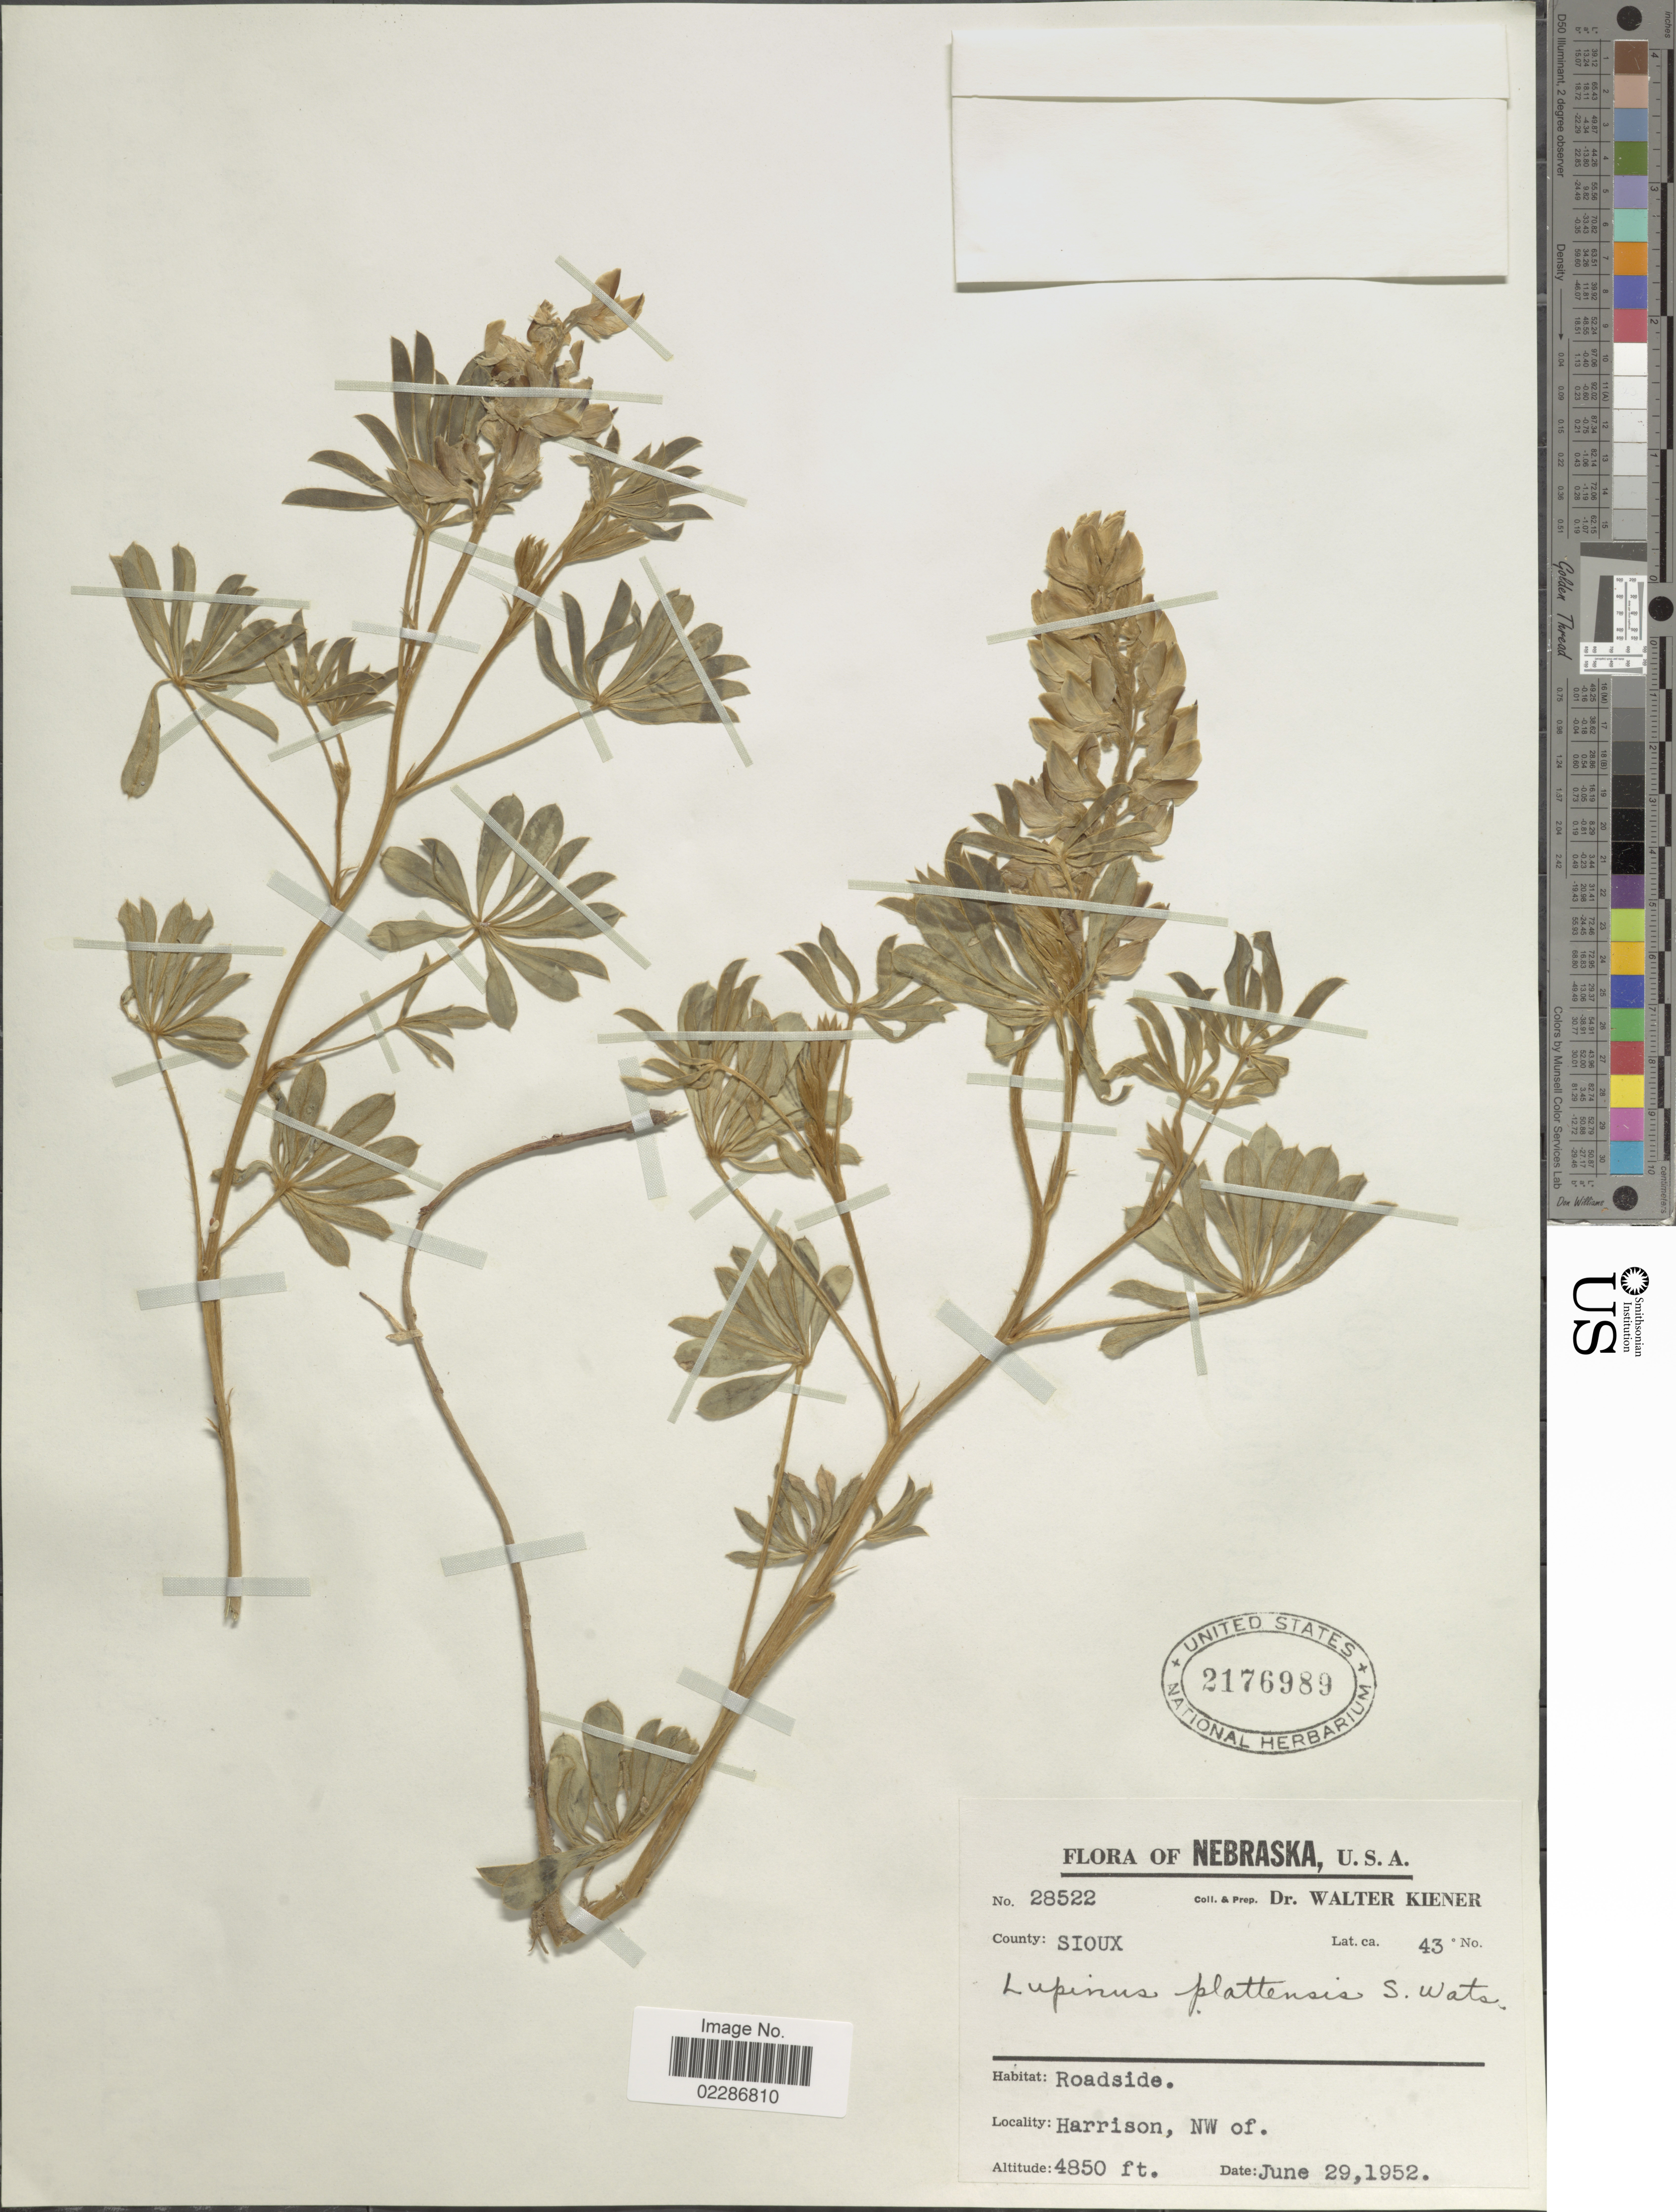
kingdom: Plantae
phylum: Tracheophyta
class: Magnoliopsida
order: Fabales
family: Fabaceae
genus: Lupinus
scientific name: Lupinus plattensis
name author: S. Watson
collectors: W. Kiener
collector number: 28522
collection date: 1952-06-29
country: United States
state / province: Nebraska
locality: Sioux, Roadside, Harrison, NW of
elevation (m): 1478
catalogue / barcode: US 2176989